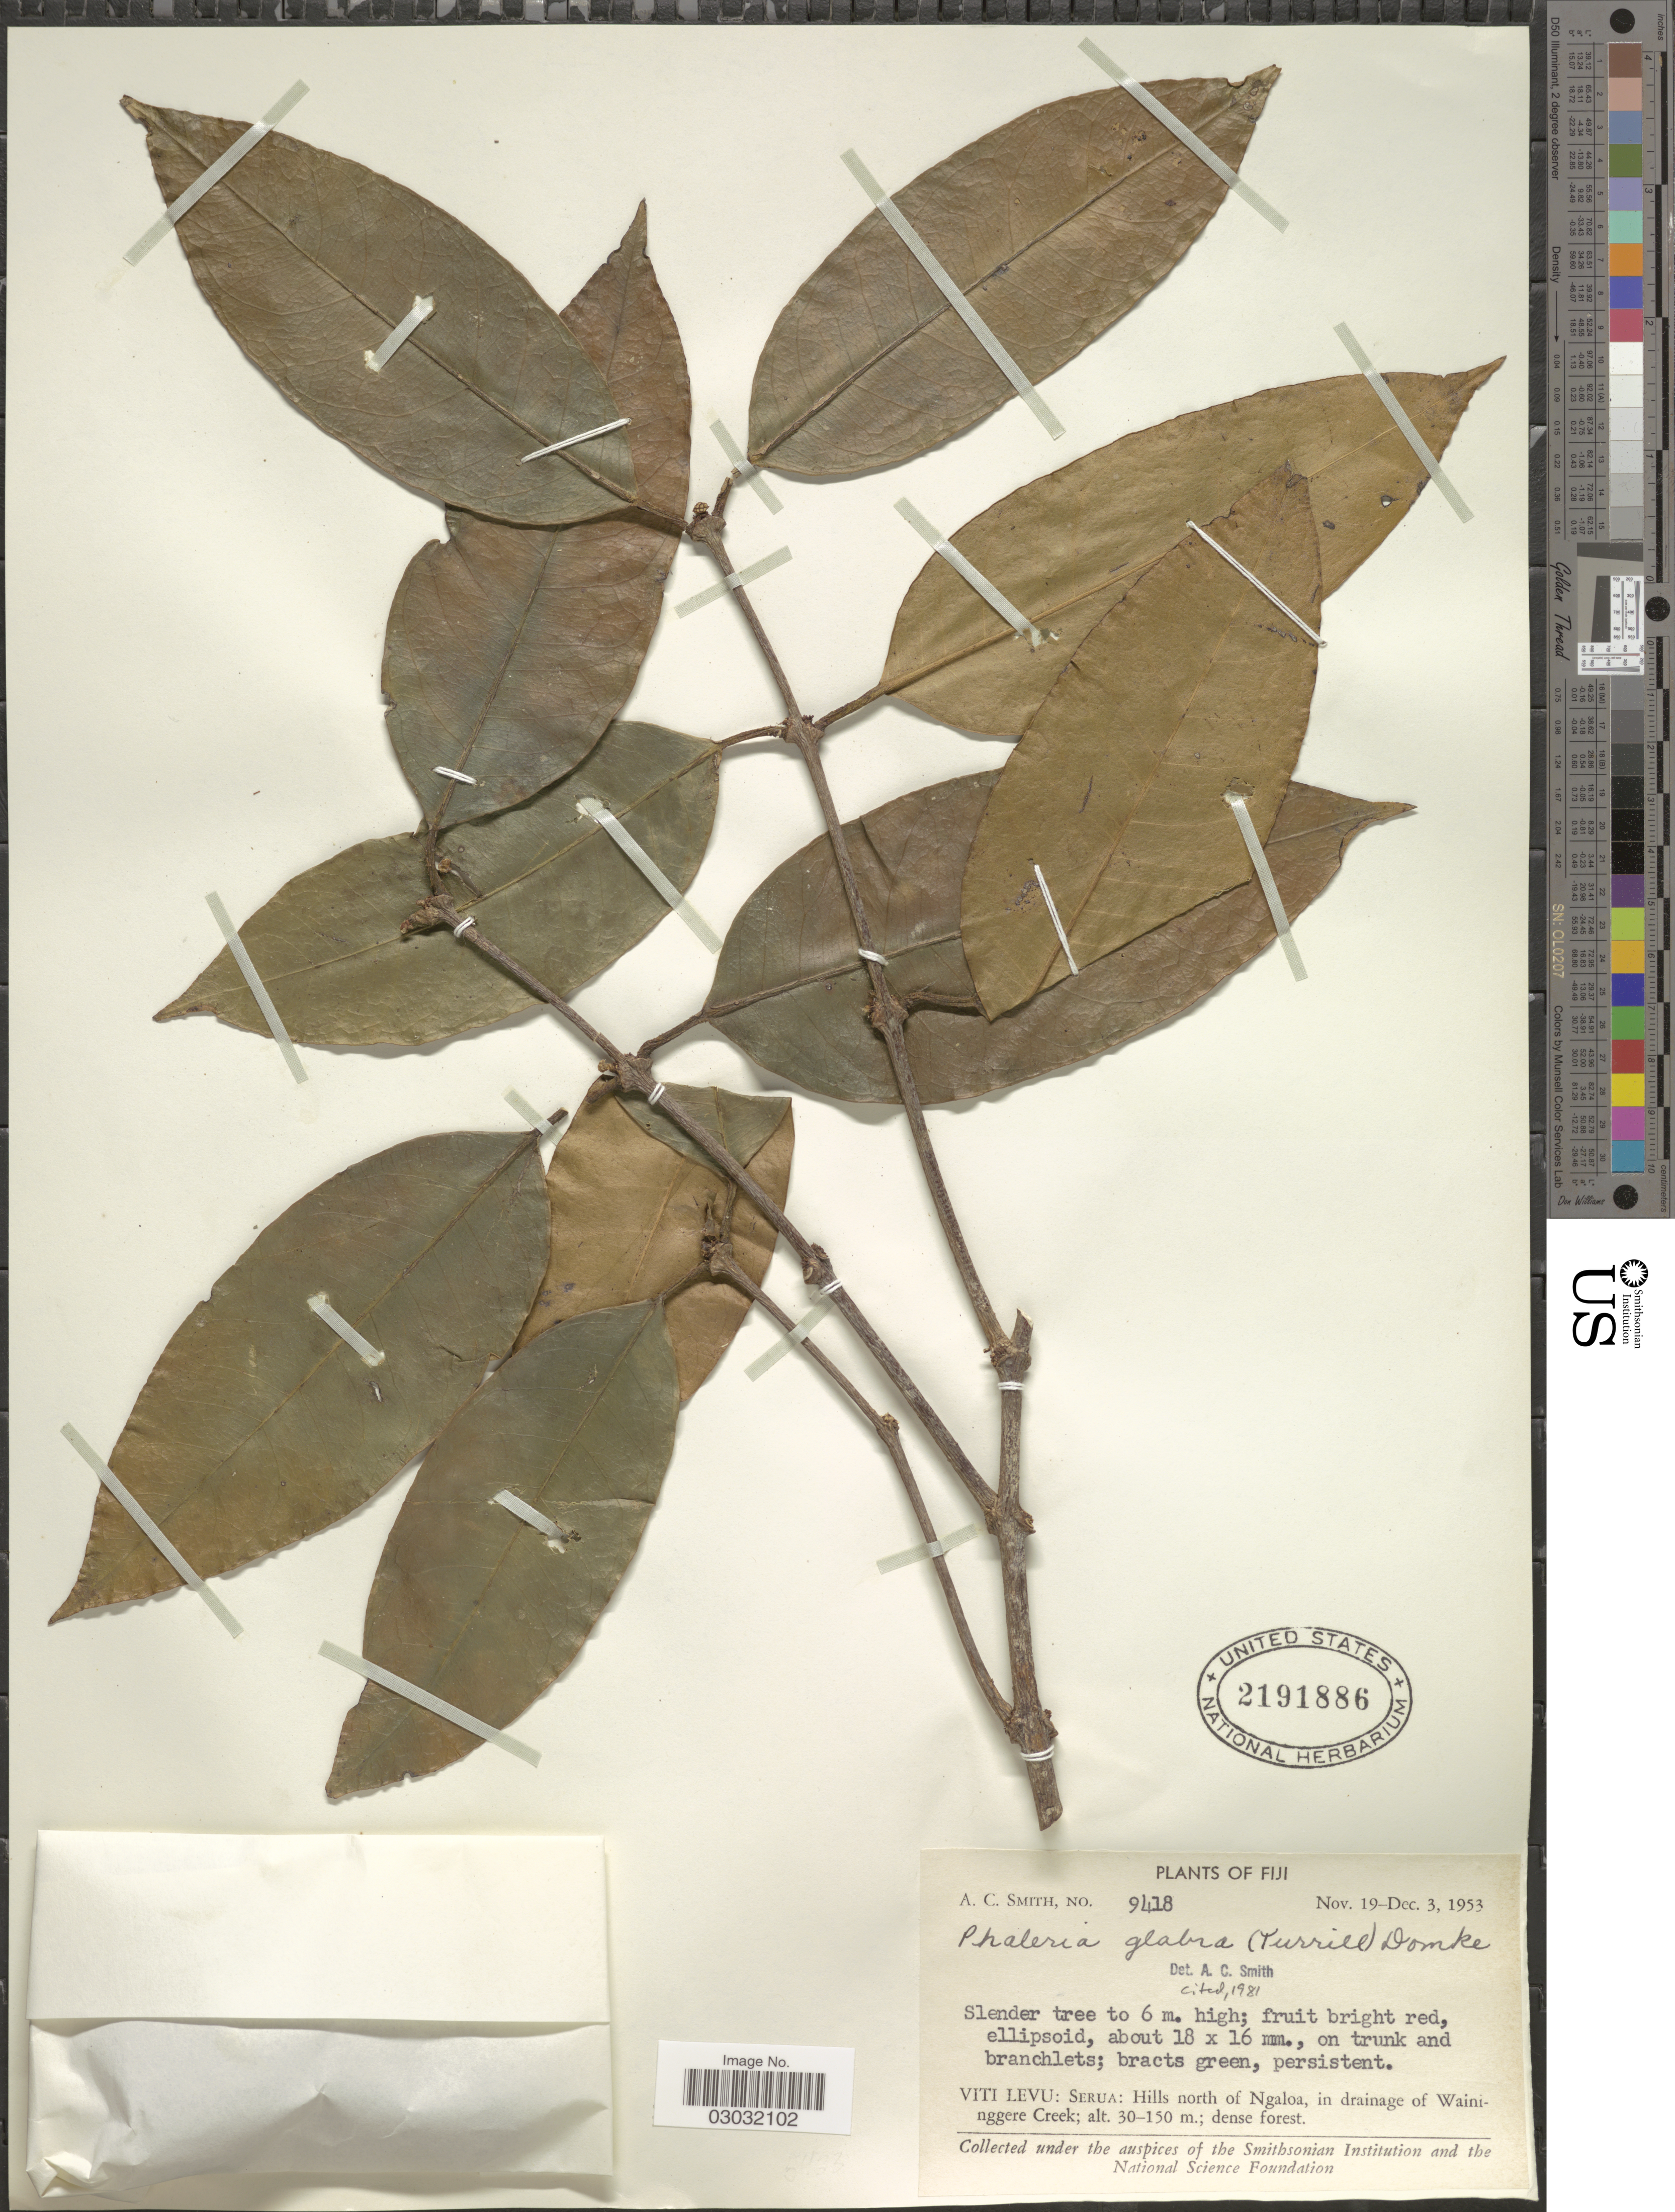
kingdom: Plantae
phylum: Tracheophyta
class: Magnoliopsida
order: Malvales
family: Thymelaeaceae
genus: Phaleria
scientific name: Phaleria glabra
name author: (Turrill) Domke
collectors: A. C. Smith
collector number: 9418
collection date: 1953-11-19/1953-12-03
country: Fiji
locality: Viti Levu: Serua: Hills north of Ngaloa, in drainage of Waininggere Creek.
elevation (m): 30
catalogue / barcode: US 2191886